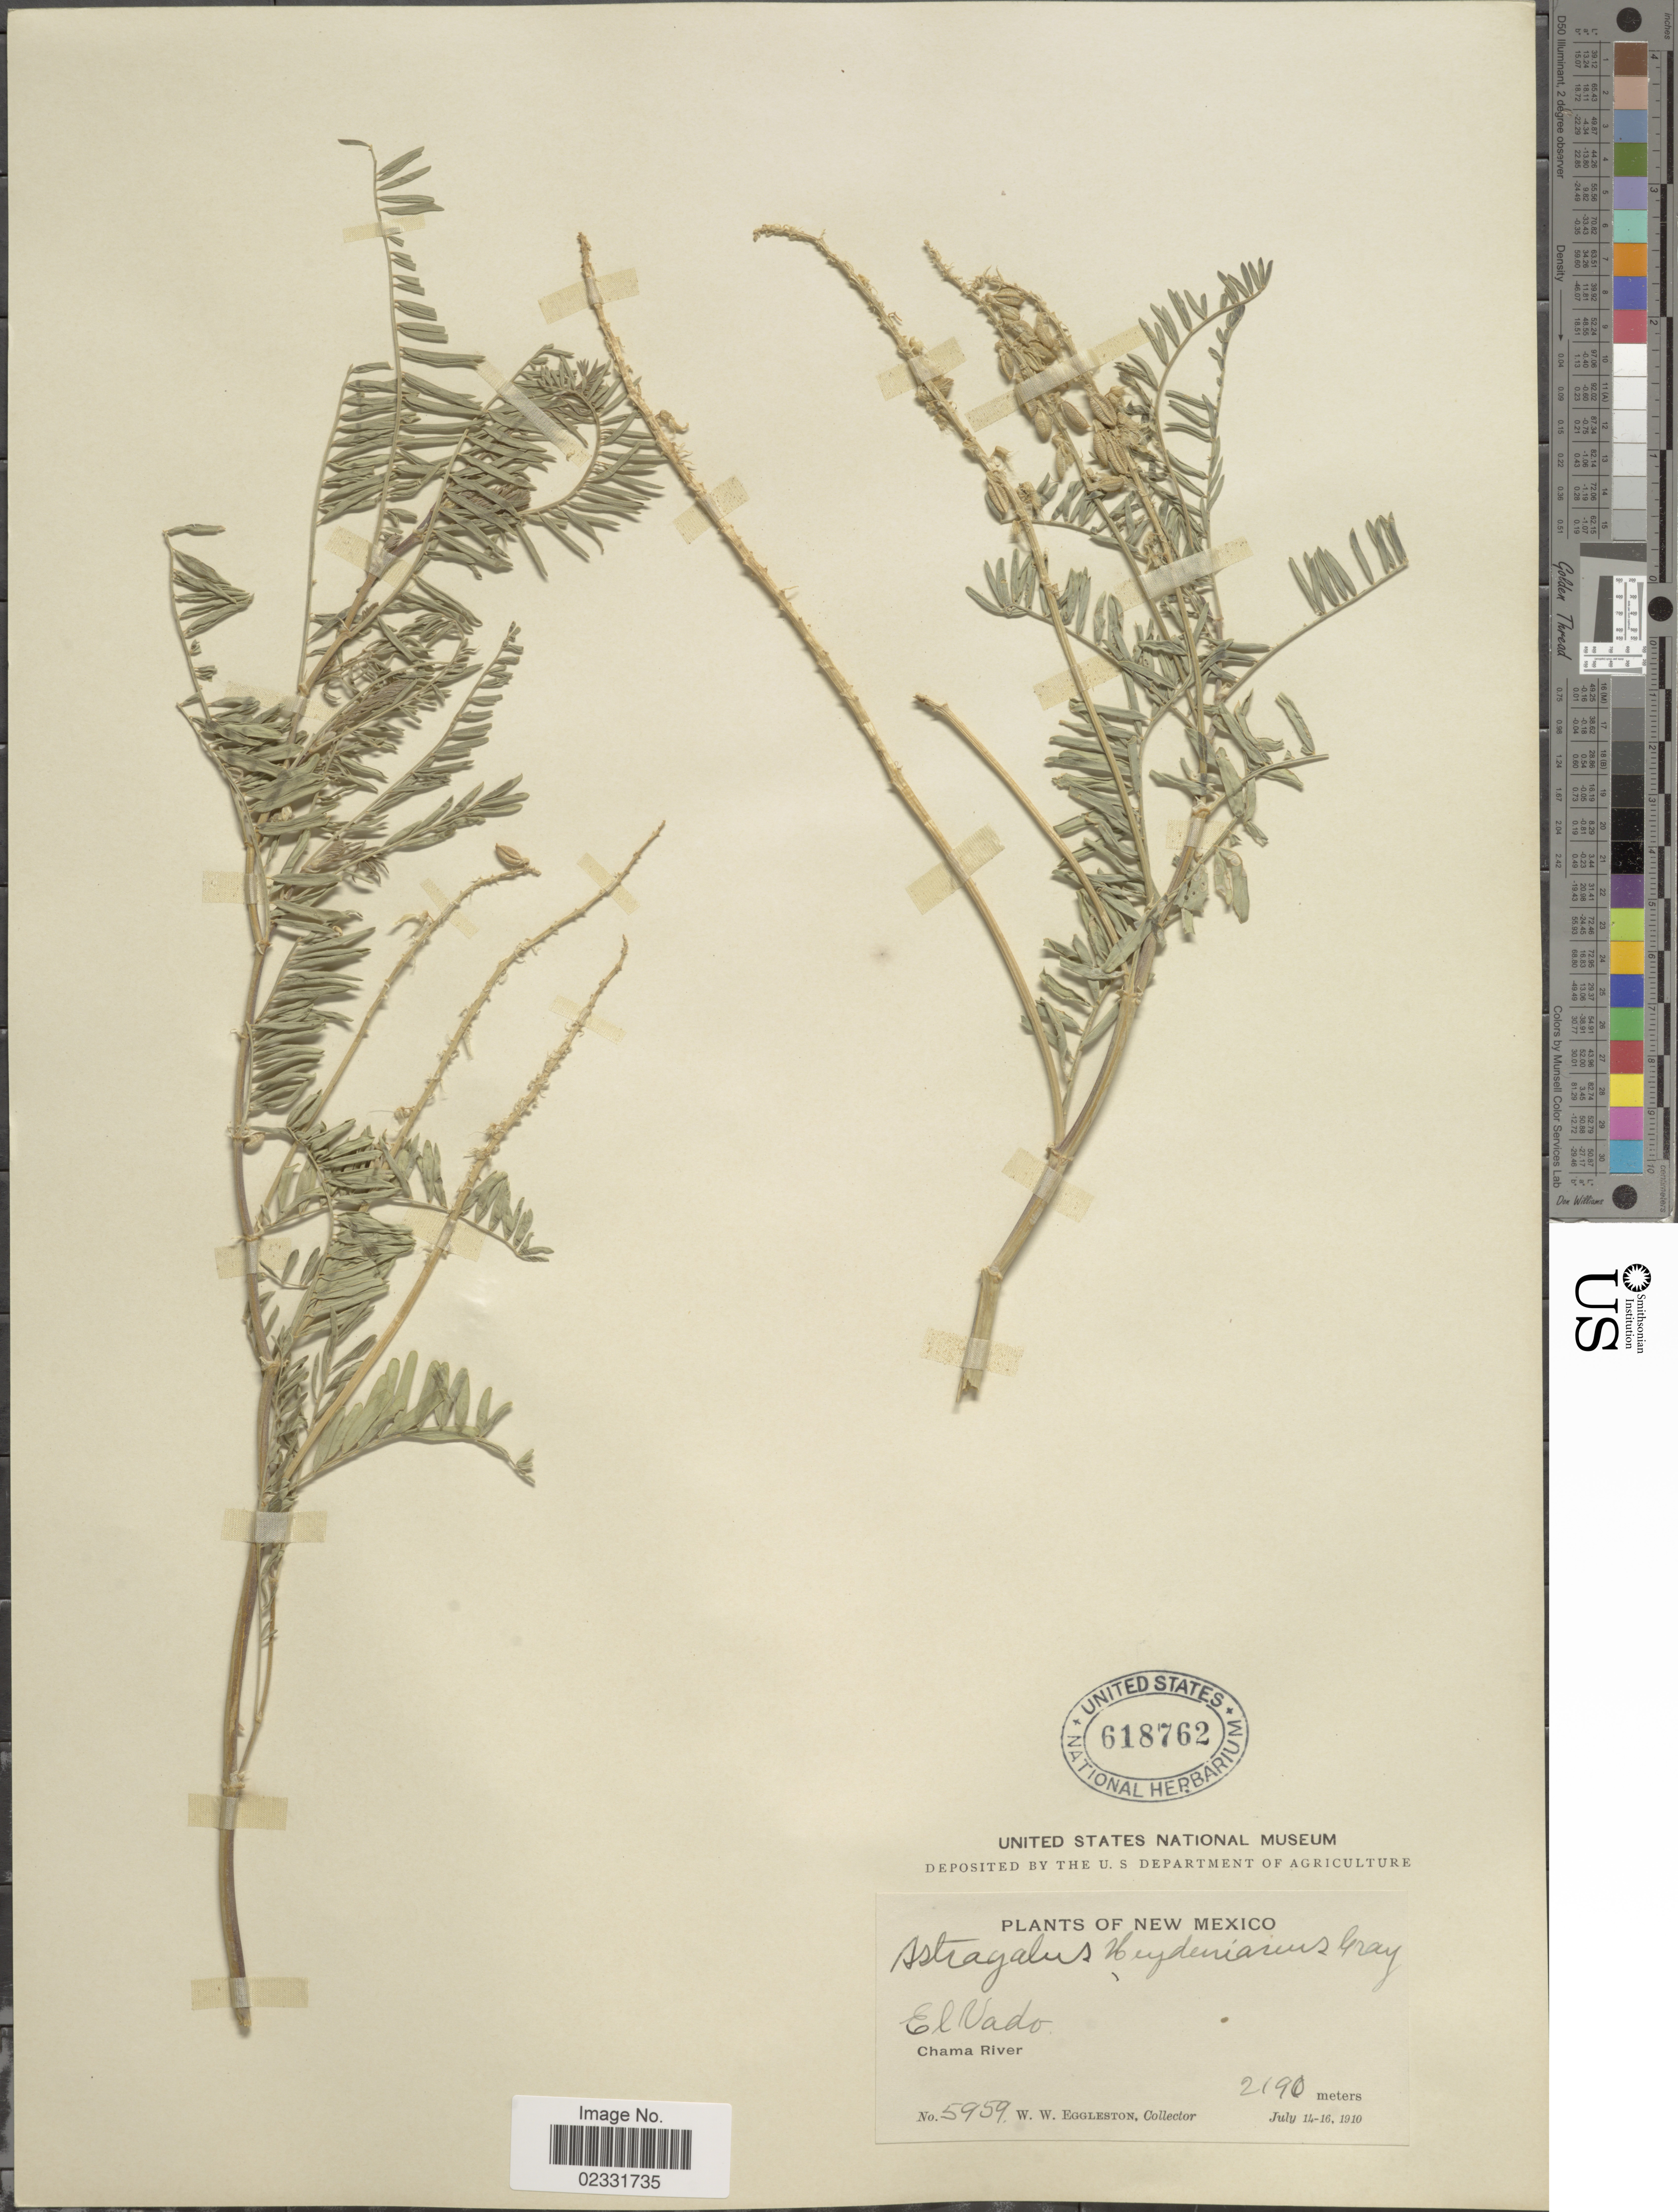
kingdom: Plantae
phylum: Tracheophyta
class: Magnoliopsida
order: Fabales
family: Fabaceae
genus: Astragalus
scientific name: Astragalus haydenianus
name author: A. Gray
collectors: W. W. Eggleston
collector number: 5959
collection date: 1910-07-14/1910-07-16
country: United States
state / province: New Mexico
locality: El Vado, Chama River.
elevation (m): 2190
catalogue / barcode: US 618762